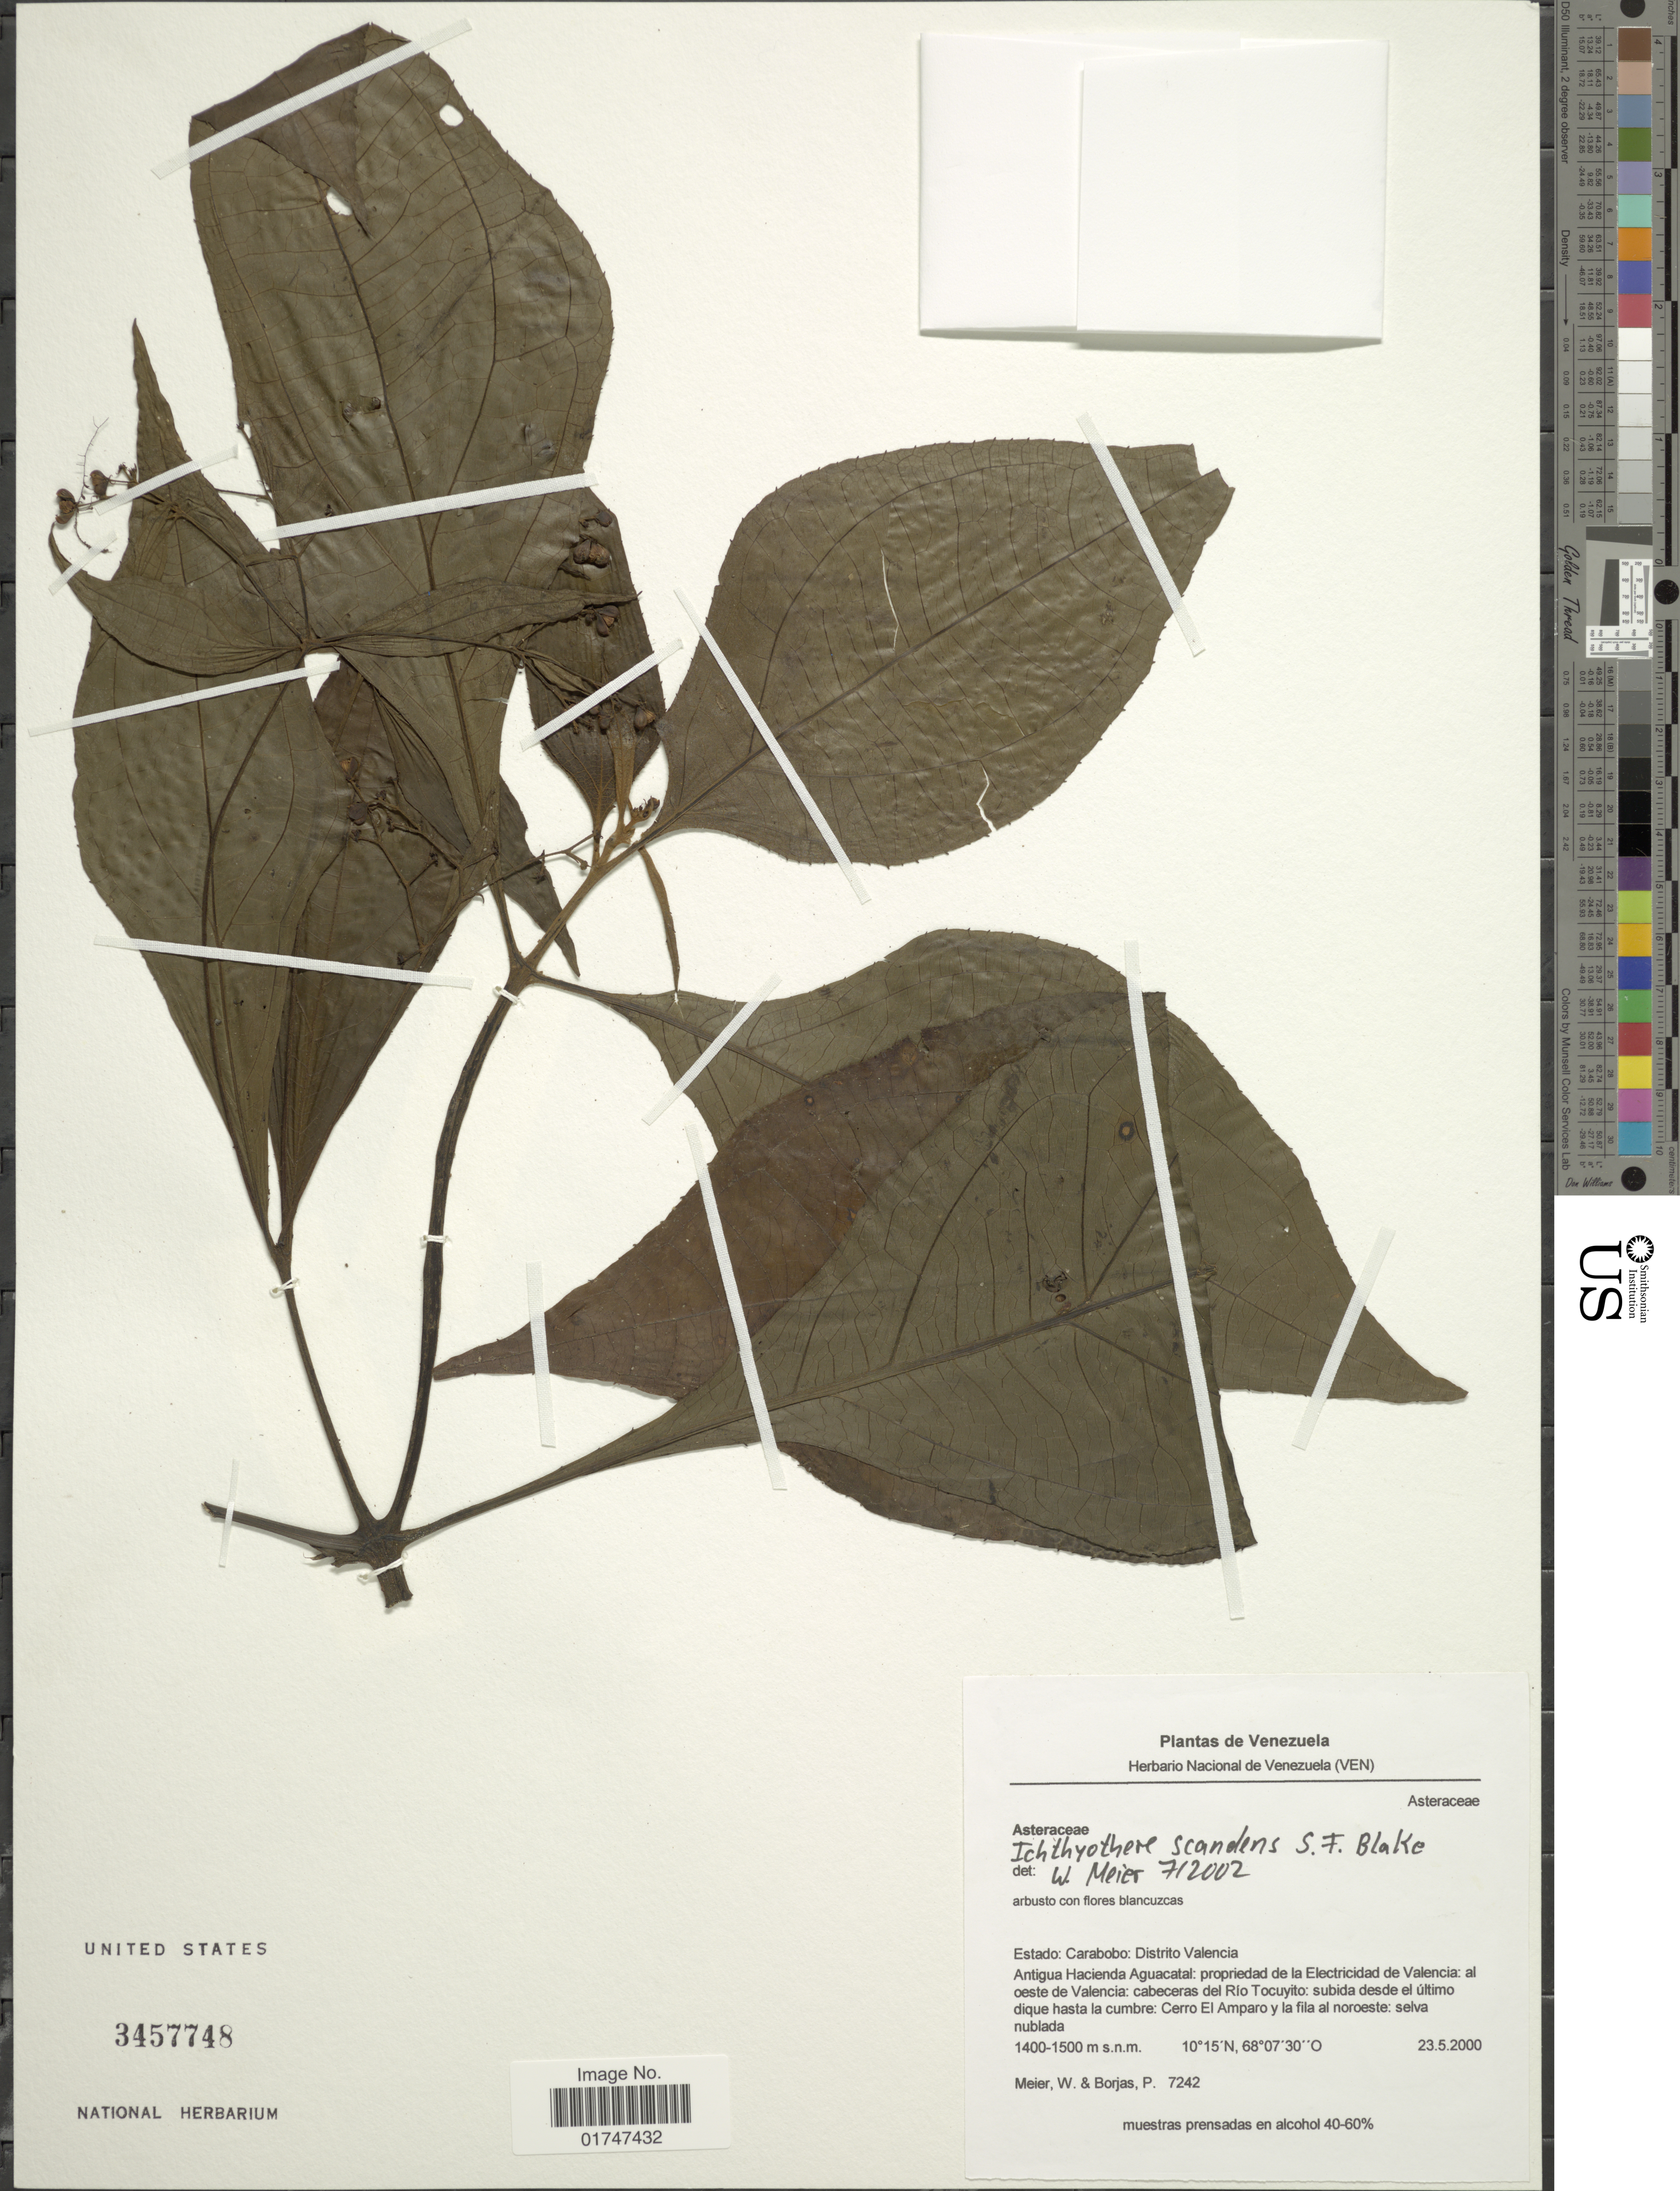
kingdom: Plantae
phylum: Tracheophyta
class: Magnoliopsida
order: Asterales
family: Asteraceae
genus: Ichthyothere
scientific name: Ichthyothere scandens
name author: S.F. Blake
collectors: W. Meier & P. Borjas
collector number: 7242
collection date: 2000-05-23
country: Venezuela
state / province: Carabobo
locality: Estado: Carabobo: Distrito Valencia. Antigua Hacienda Agaucatal: propriedad de la Electricidad de Valencia: al oeste de Valencia: cabeceras del Rio Tocuyito: subida desde el último dique hasta la cumbre: Cerro El Amparo y la fila al noreste: selva nublada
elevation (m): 1400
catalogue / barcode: US 3457748